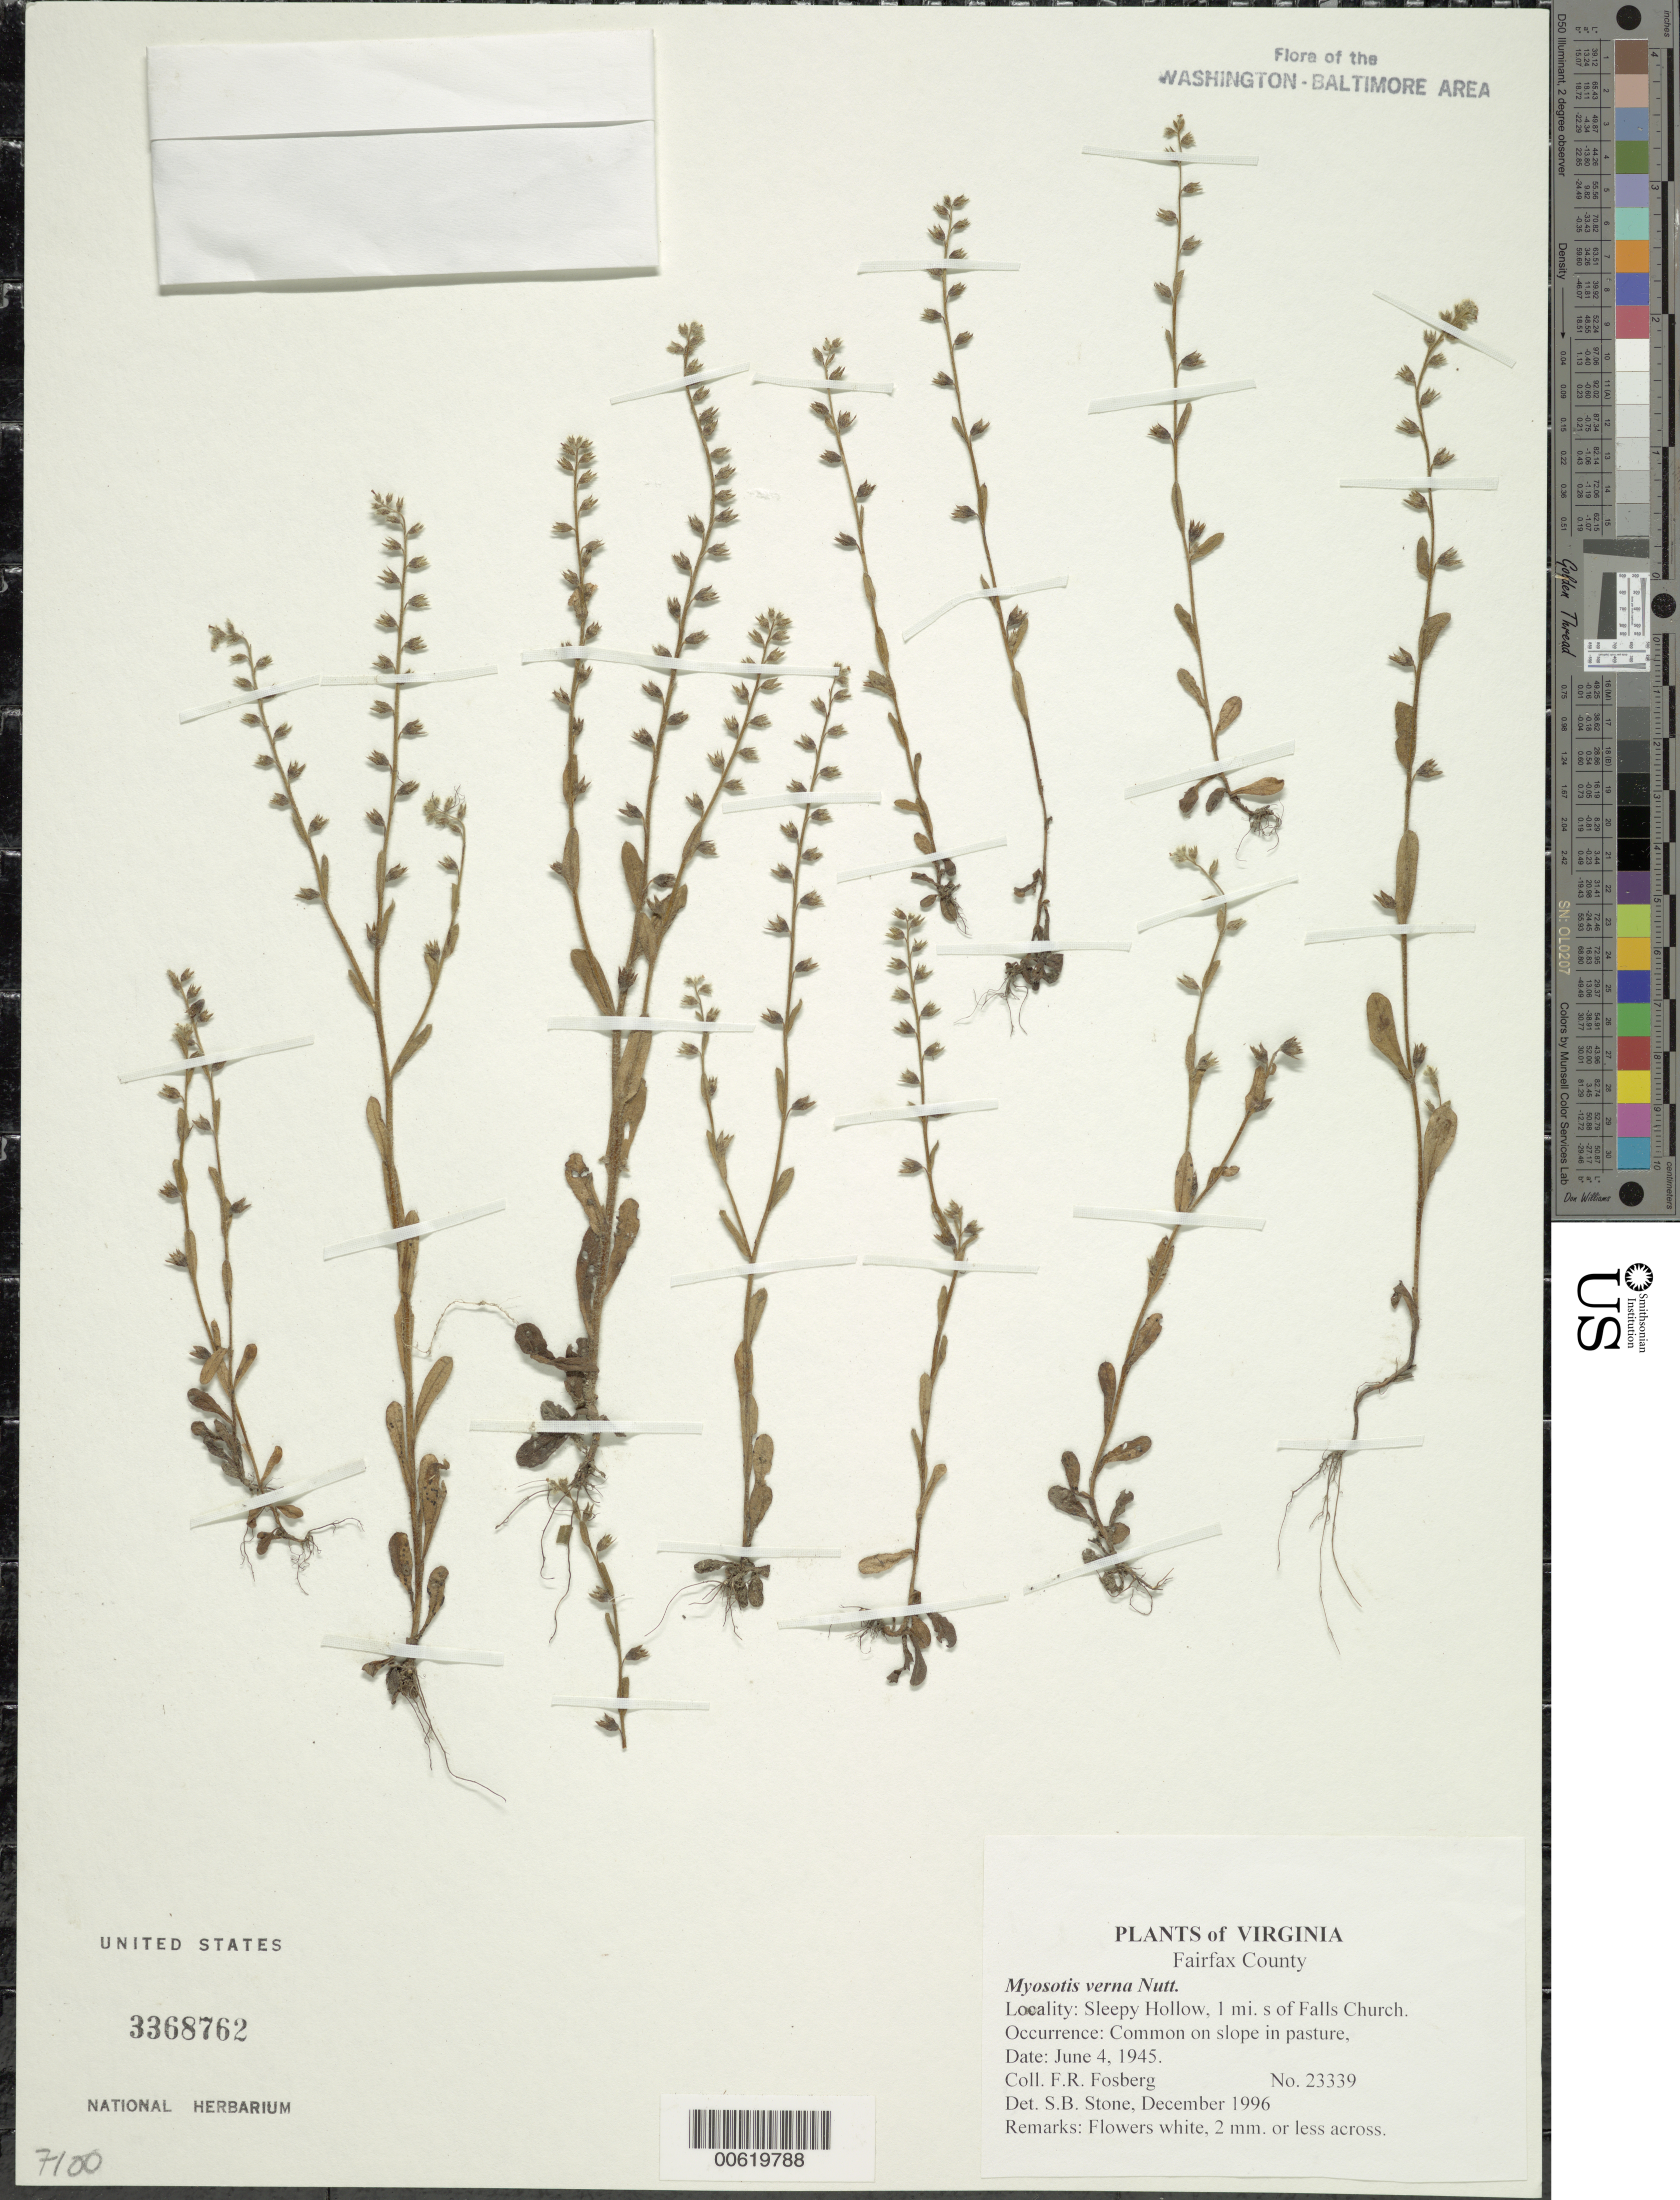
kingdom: Plantae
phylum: Tracheophyta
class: Magnoliopsida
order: Boraginales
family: Boraginaceae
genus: Myosotis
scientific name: Myosotis verna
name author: Nutt.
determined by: Stone, S. B.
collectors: F. R. Fosberg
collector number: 23339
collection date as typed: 04 Jun 1945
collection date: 1945-06-04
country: United States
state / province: Virginia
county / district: Fairfax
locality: Sleepy Hollow, 1 mi. S of Falls Church.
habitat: Common on slope in pasture,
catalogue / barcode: US 3368762